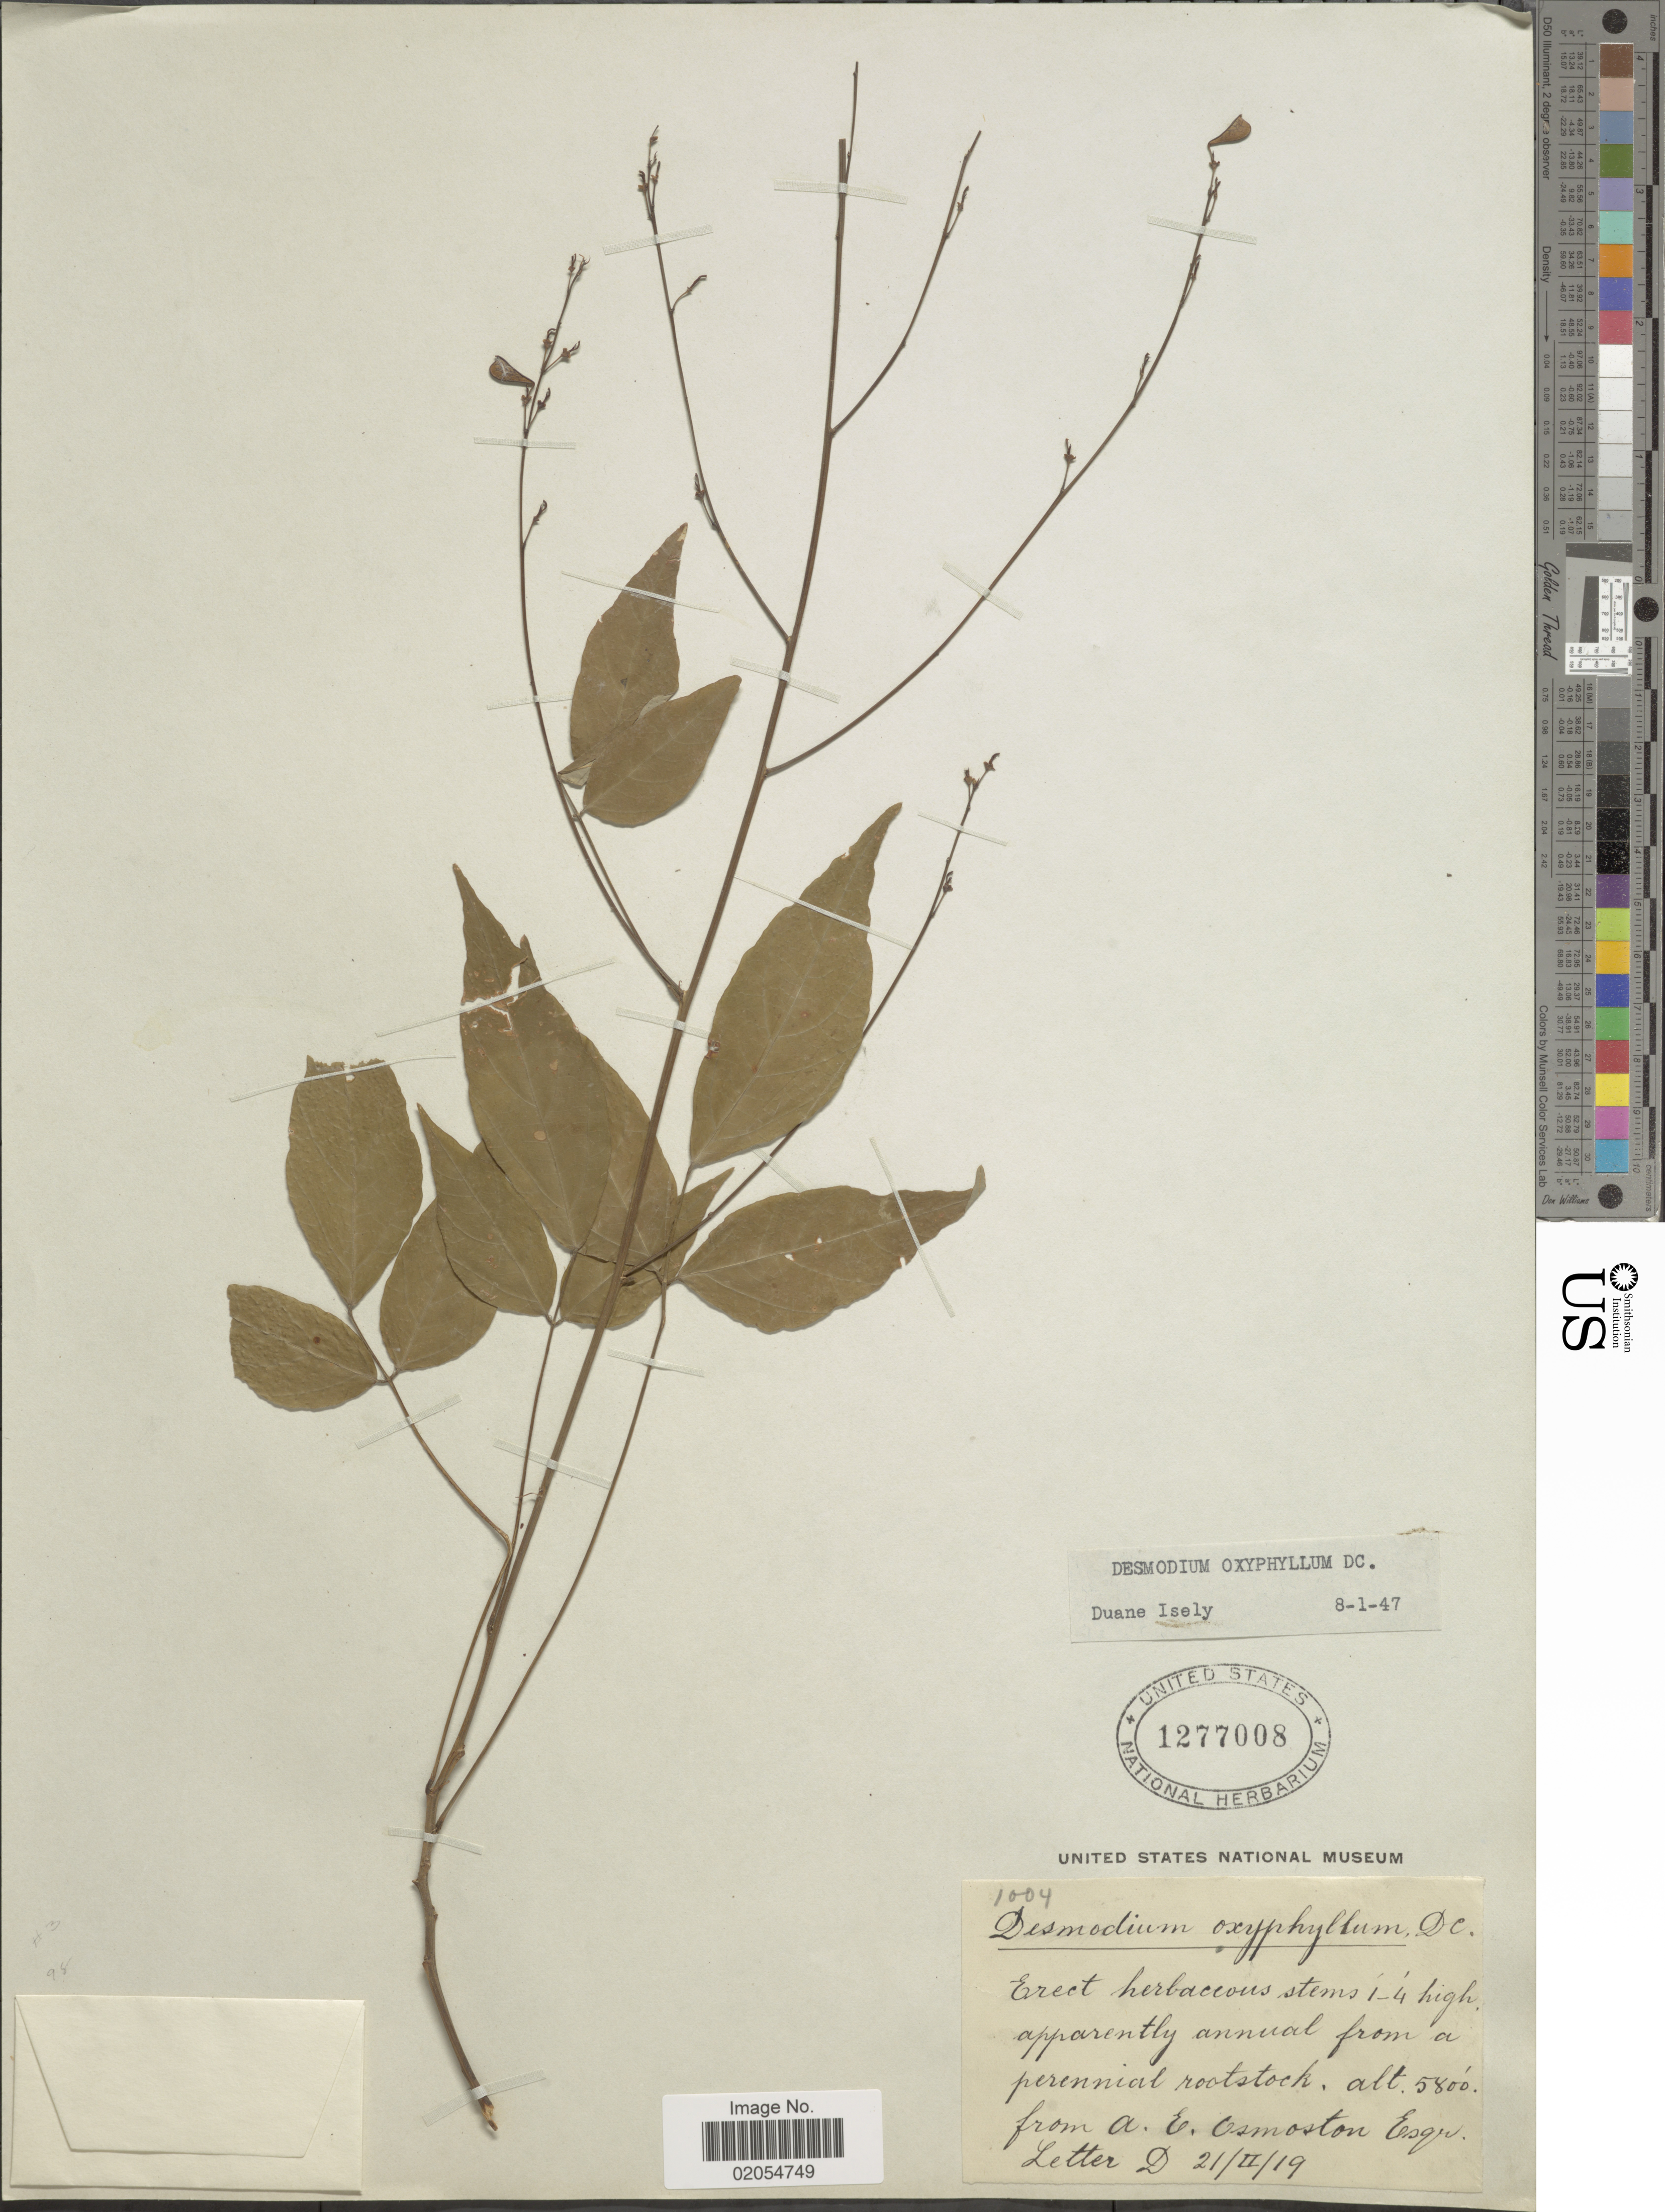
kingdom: Plantae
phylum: Tracheophyta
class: Magnoliopsida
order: Fabales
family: Fabaceae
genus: Hylodesmum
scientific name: Hylodesmum podocarpum subsp. oxyphyllum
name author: (DC.) H. Ohashi & R.R. Mill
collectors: A. Osmaston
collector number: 1004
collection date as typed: Transcribed d/m/y: 21/2/19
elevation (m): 1768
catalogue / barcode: US 1277008